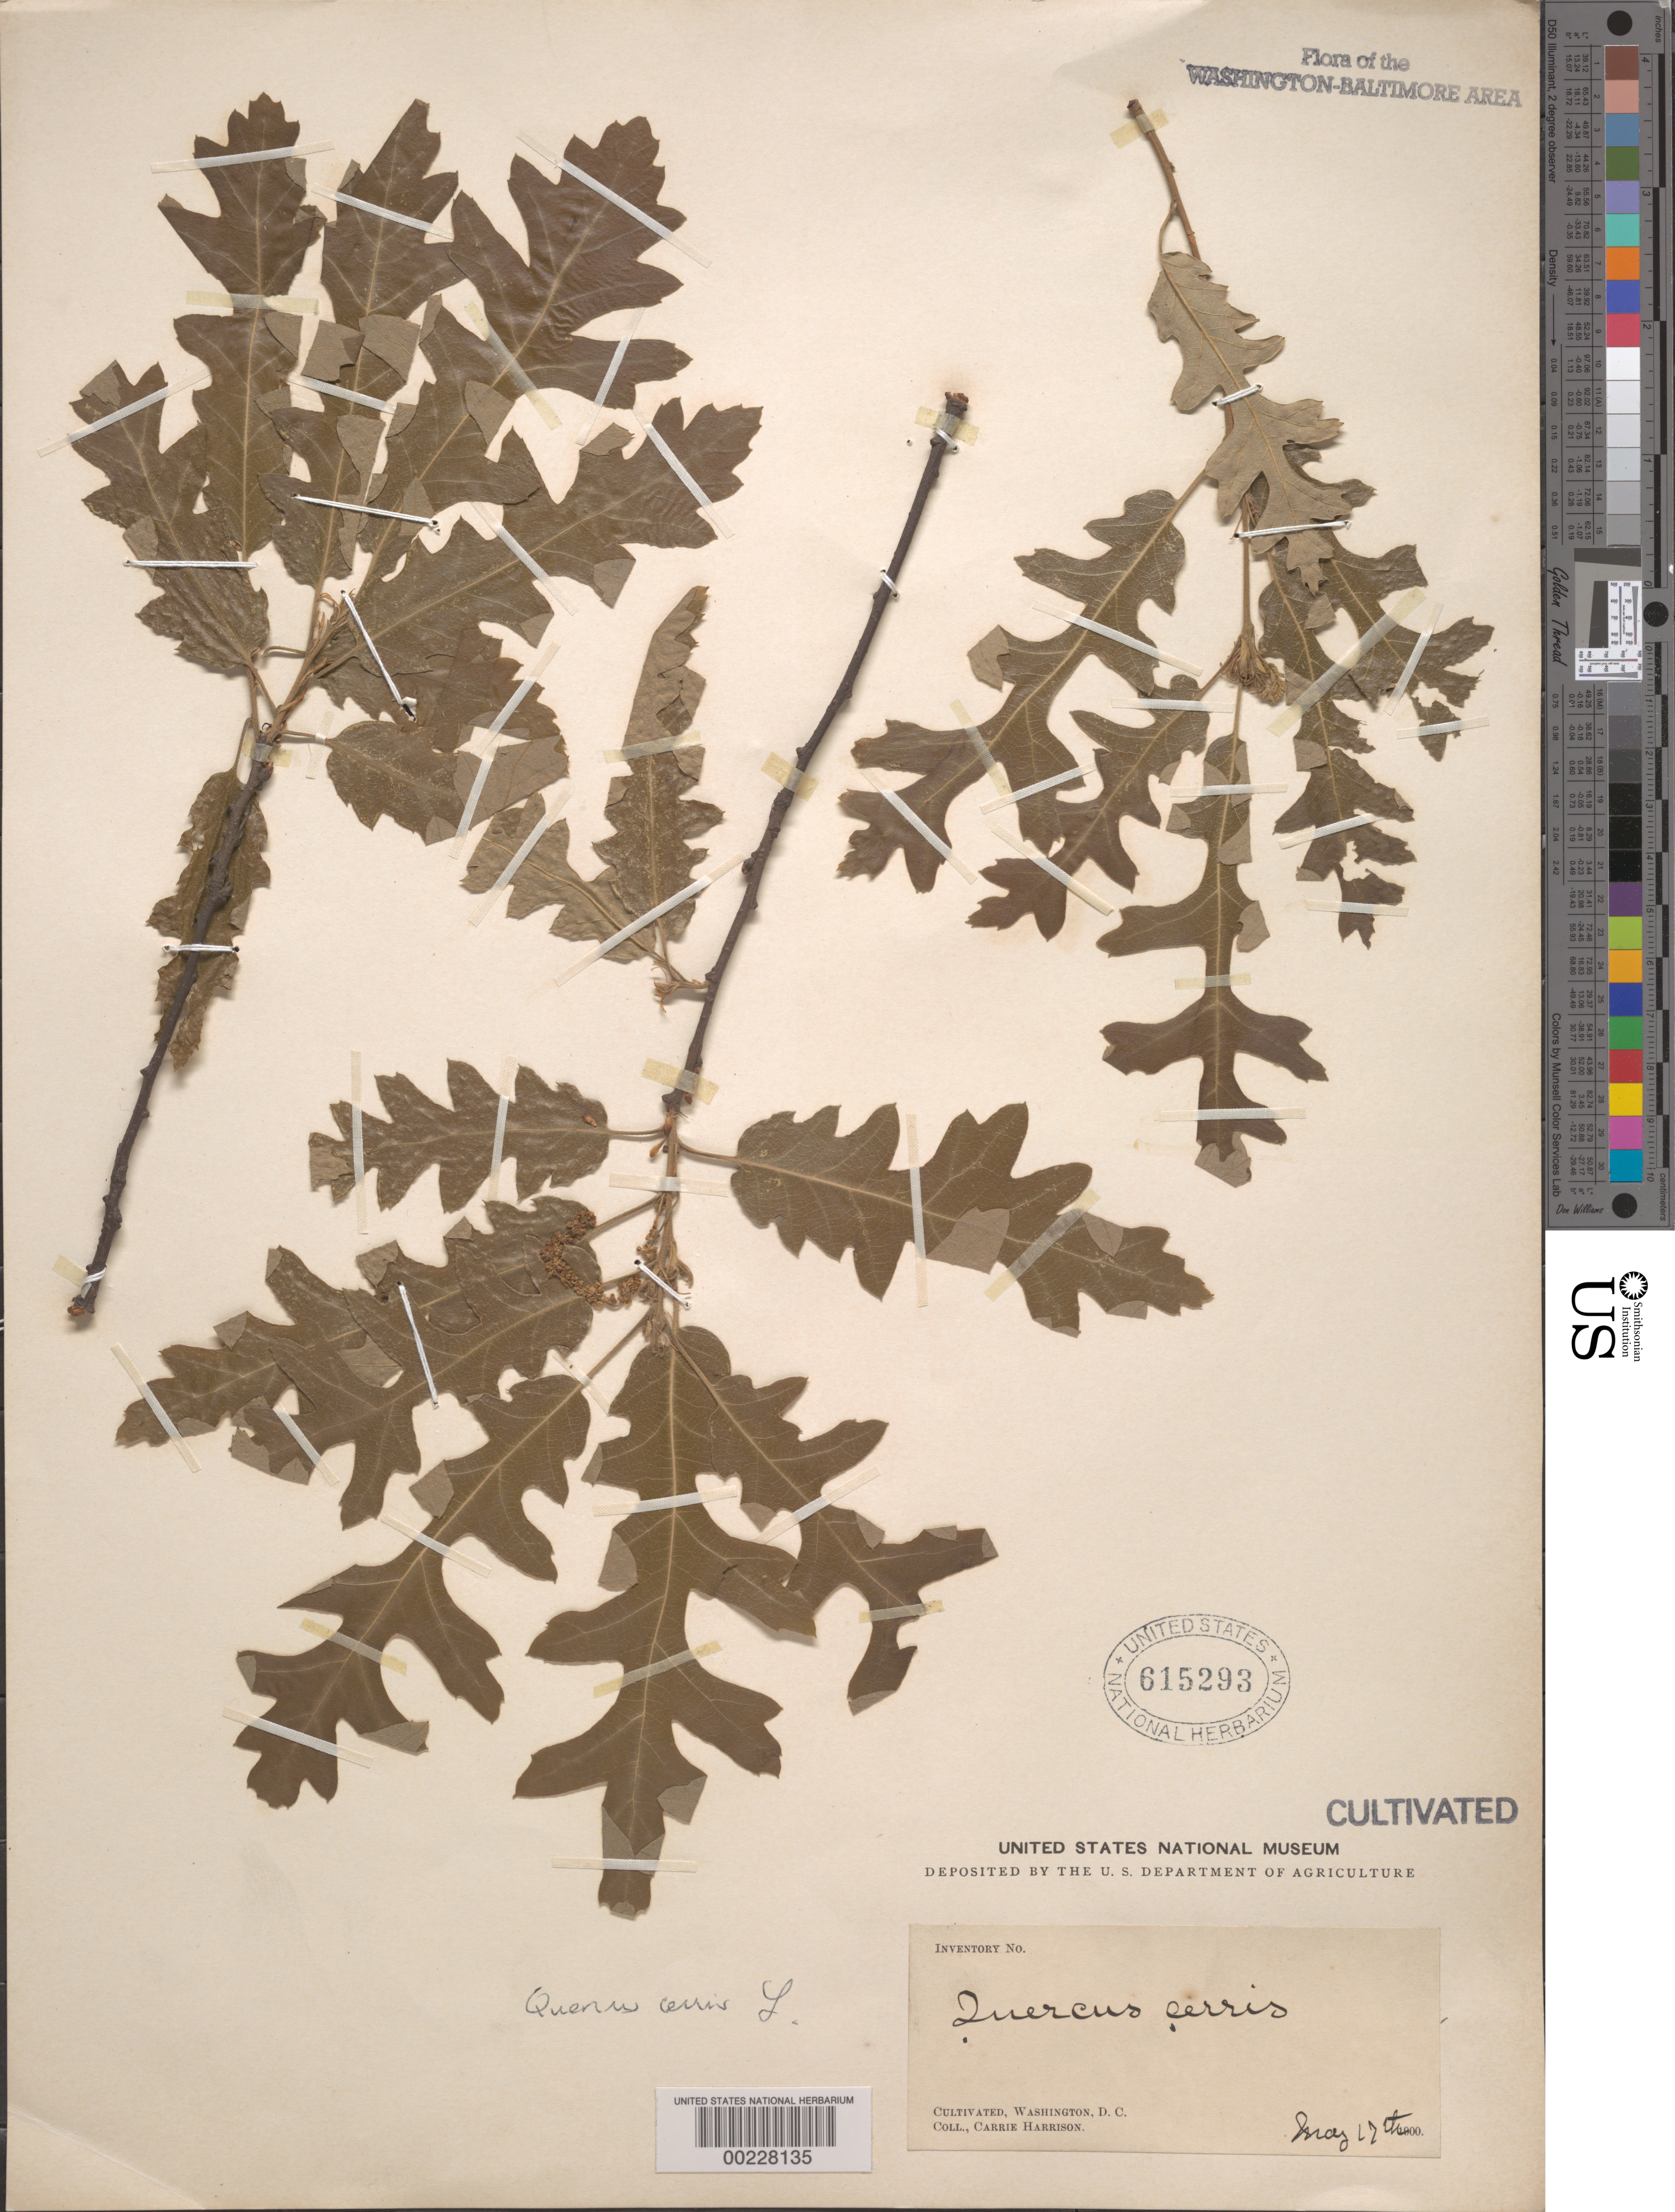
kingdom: Plantae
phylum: Tracheophyta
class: Magnoliopsida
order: Fagales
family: Fagaceae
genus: Quercus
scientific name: Quercus cerris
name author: L.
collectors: C. Harrison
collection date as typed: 17 May 1900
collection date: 1900-05-17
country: United States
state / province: District of Columbia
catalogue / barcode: US 615293